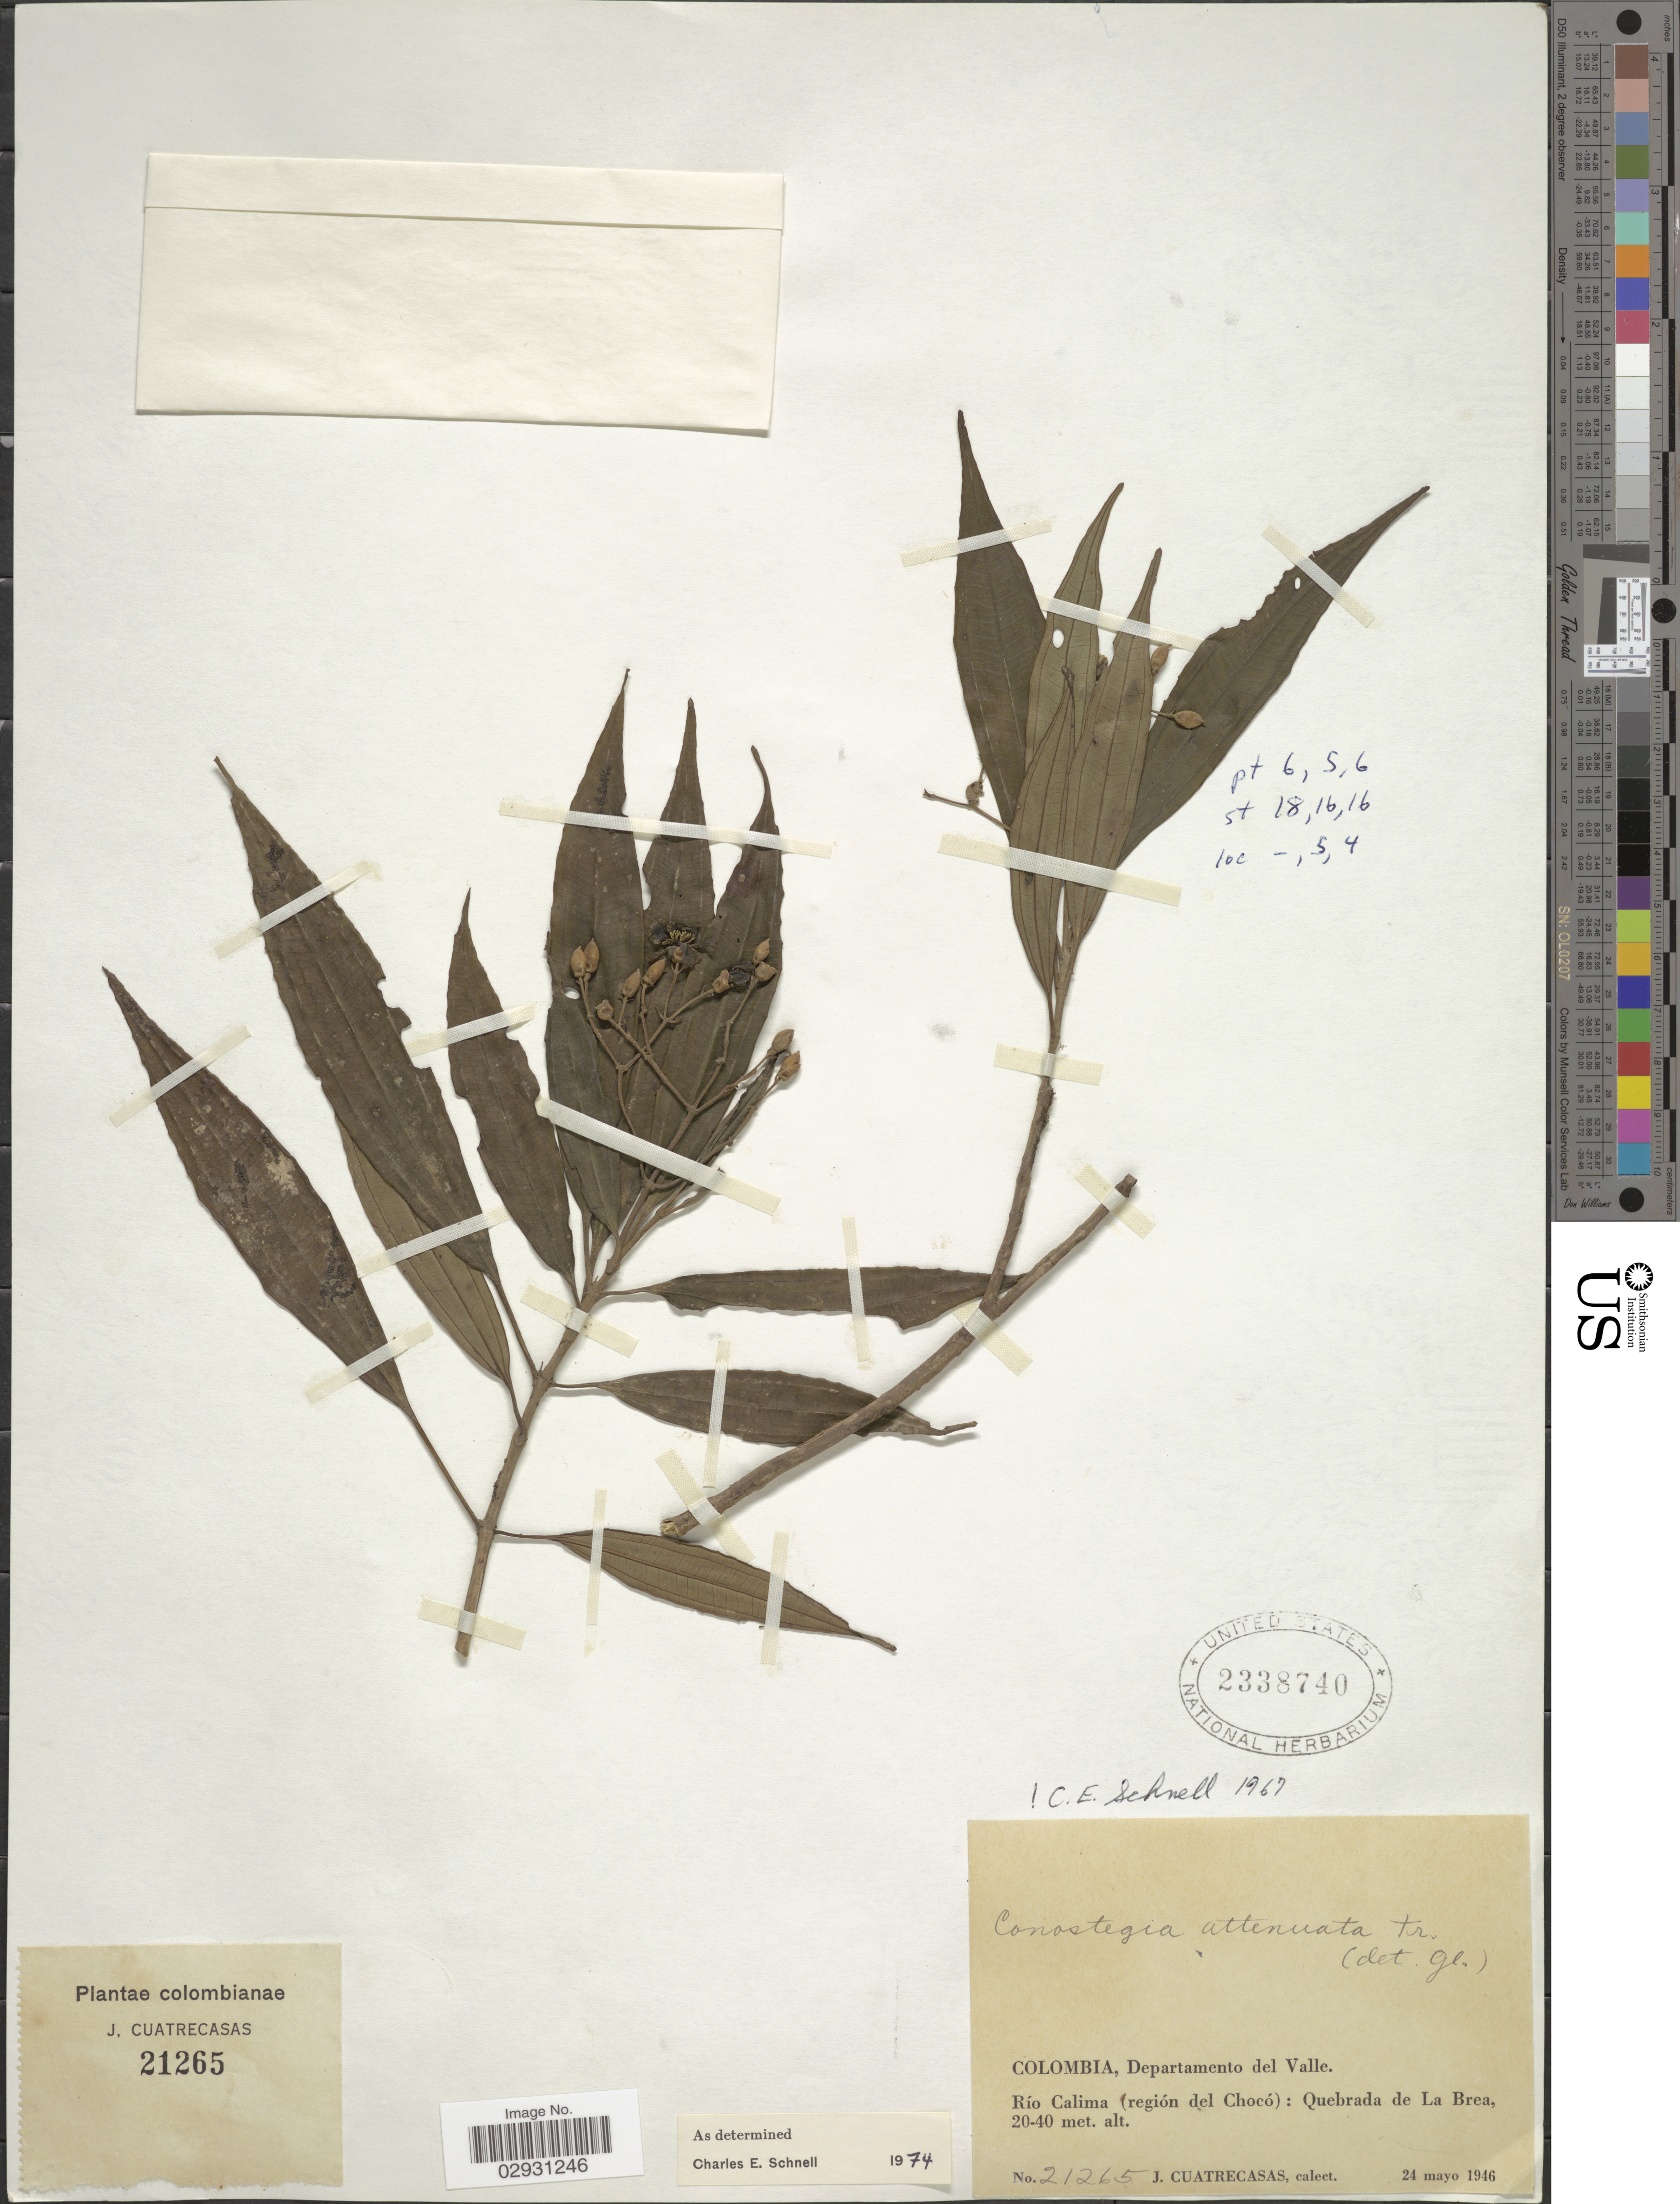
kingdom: Plantae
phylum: Tracheophyta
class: Magnoliopsida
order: Myrtales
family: Melastomataceae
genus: Conostegia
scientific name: Conostegia attenuata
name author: Triana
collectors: J. Cuatrecasas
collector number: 21265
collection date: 1946-05-14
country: Colombia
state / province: Valle del Cauca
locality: Departamento del Valle. Río Calima (región del Chocó): Quebrada de La Brea.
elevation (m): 20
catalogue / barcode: US 2338740